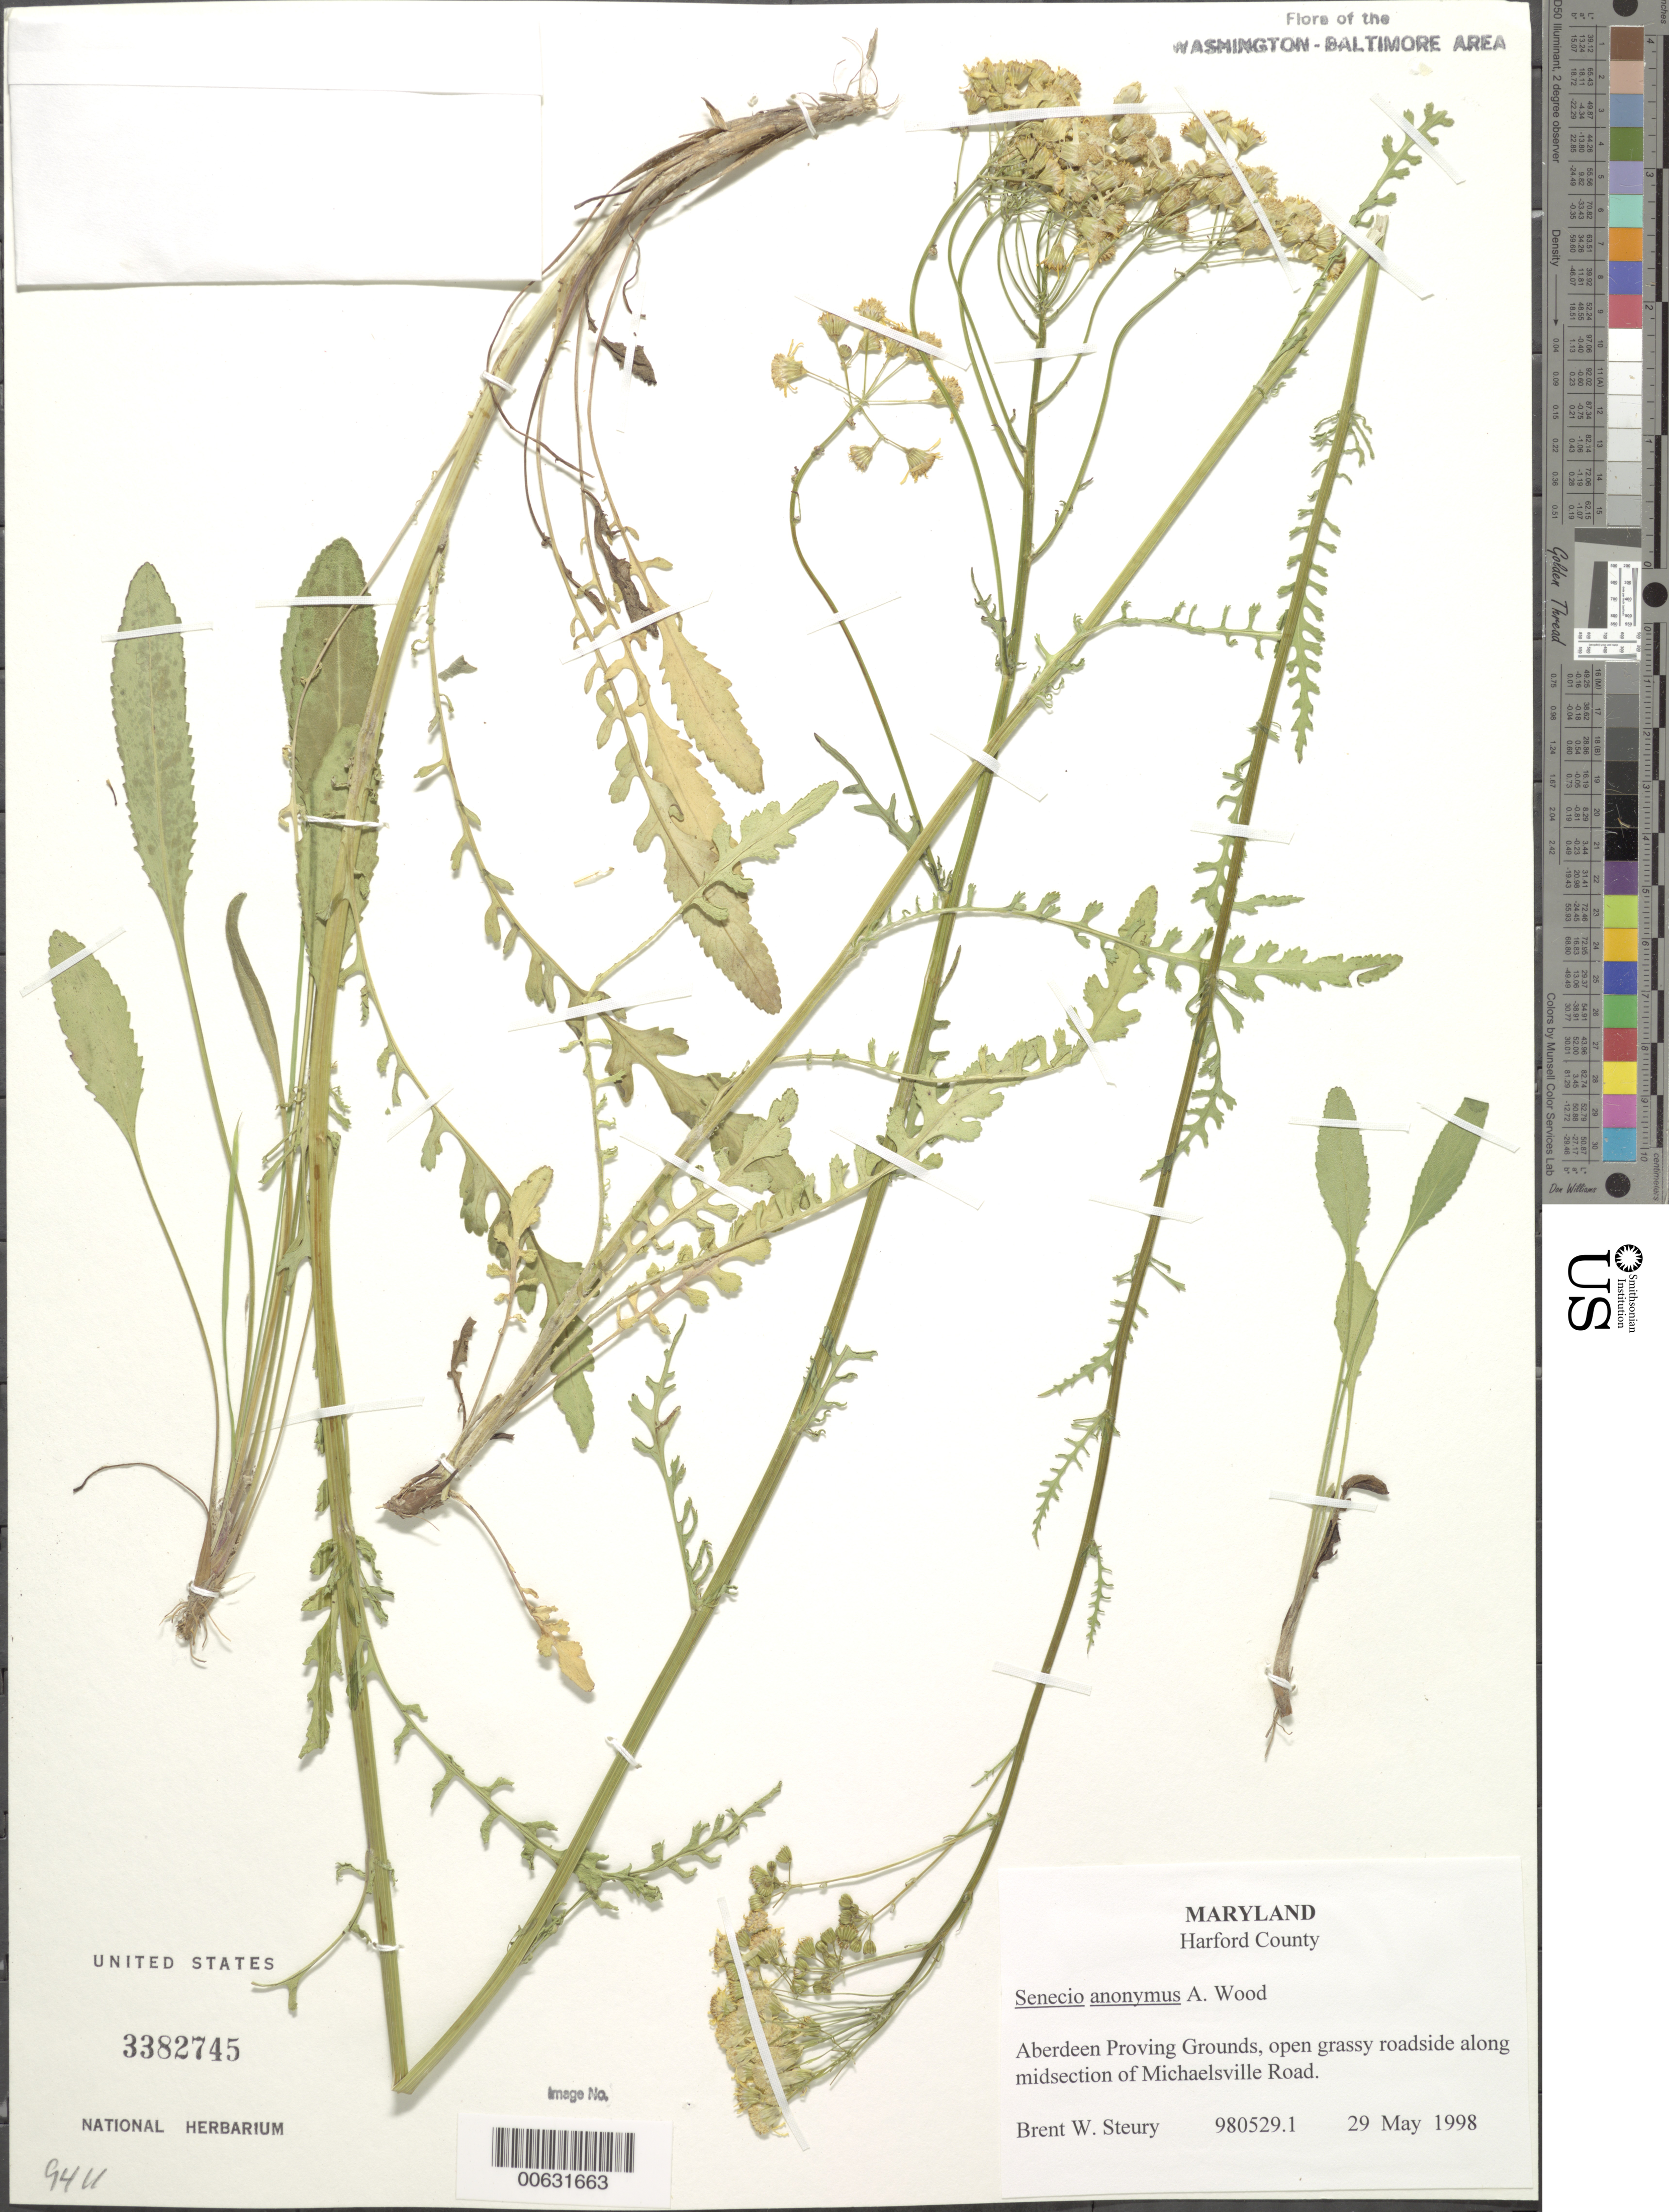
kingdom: Plantae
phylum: Tracheophyta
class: Magnoliopsida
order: Asterales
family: Asteraceae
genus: Packera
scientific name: Packera anonyma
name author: (Alph. Wood) W.A. Weber & Á. Löve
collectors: B. Steury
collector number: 980529.1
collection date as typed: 29 May 1998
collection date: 1998-05-29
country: United States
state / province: Maryland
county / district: Harford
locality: Aberdeen Proving Grounds, along midsection of Michaelsville Road.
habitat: Open grassy roadside.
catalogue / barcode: US 3382745